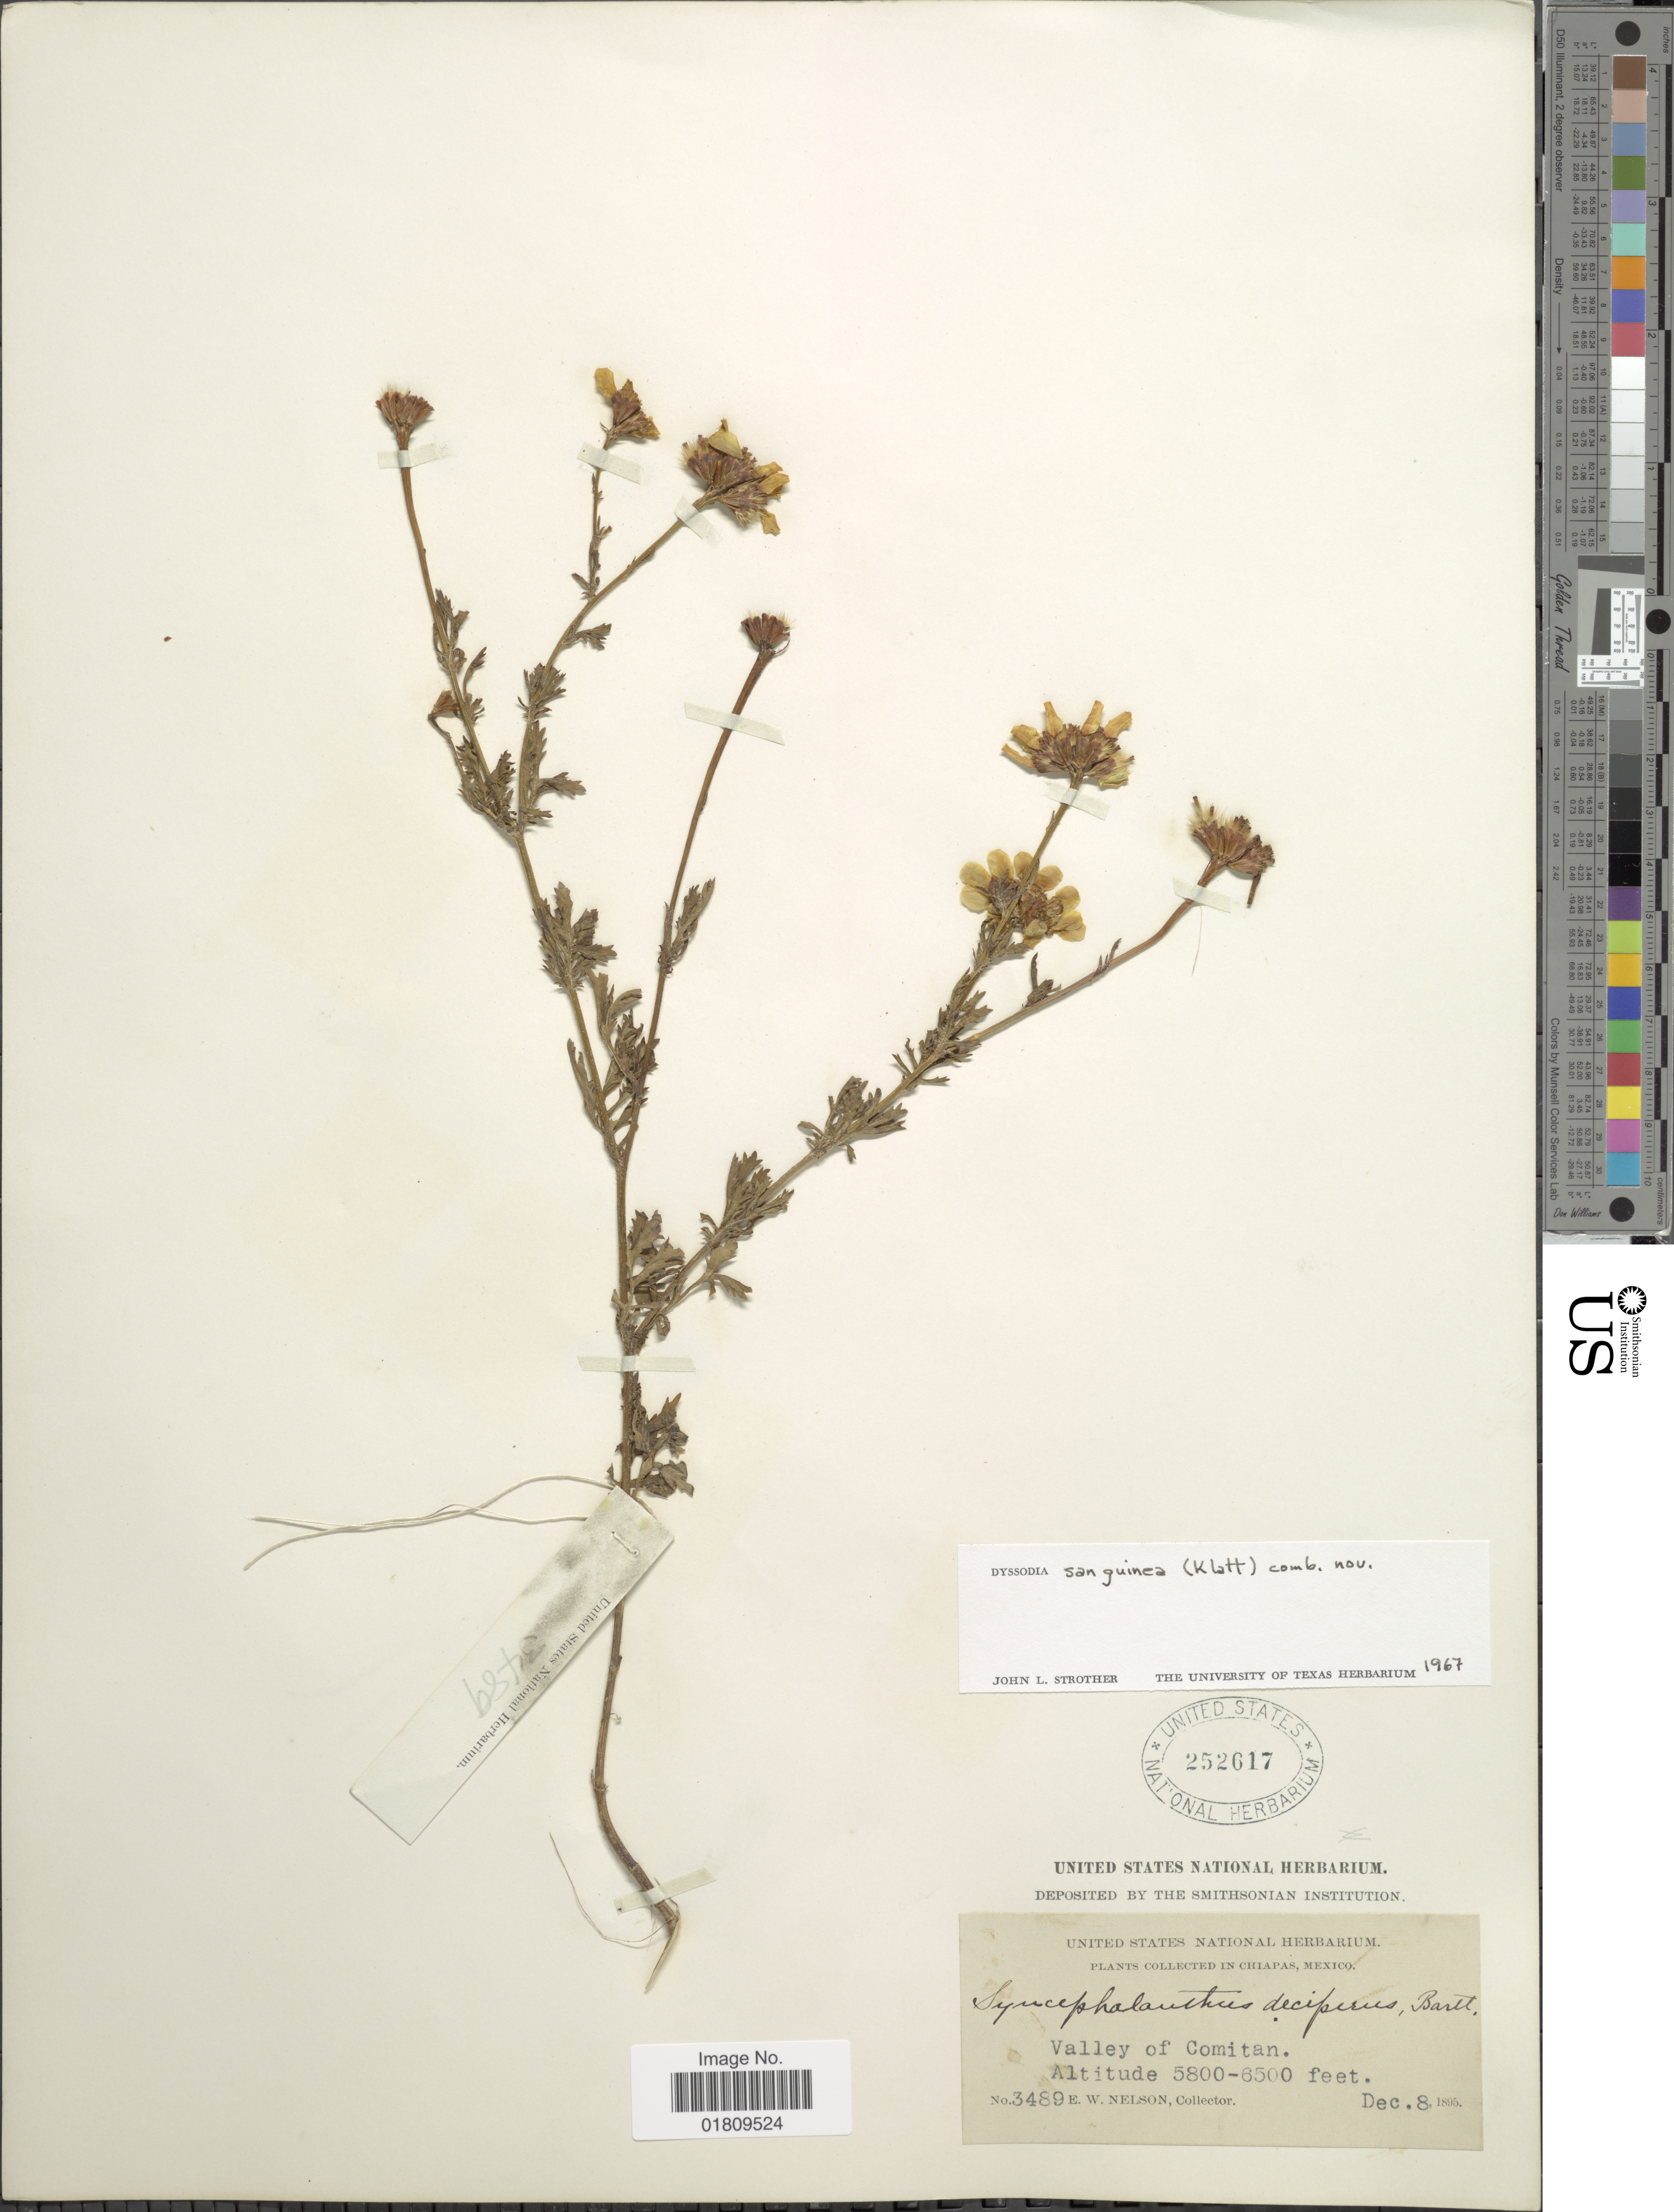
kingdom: Plantae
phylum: Tracheophyta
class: Magnoliopsida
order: Asterales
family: Asteraceae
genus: Dyssodia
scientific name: Dyssodia decipiens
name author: (Bartl.) M.C. Johnst. ex M.C. Johnst. & B.L. Turner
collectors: E. W. Nelson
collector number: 3489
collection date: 1895-12-08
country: Mexico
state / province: Chiapas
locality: Valley of Comitan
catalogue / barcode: US 252617